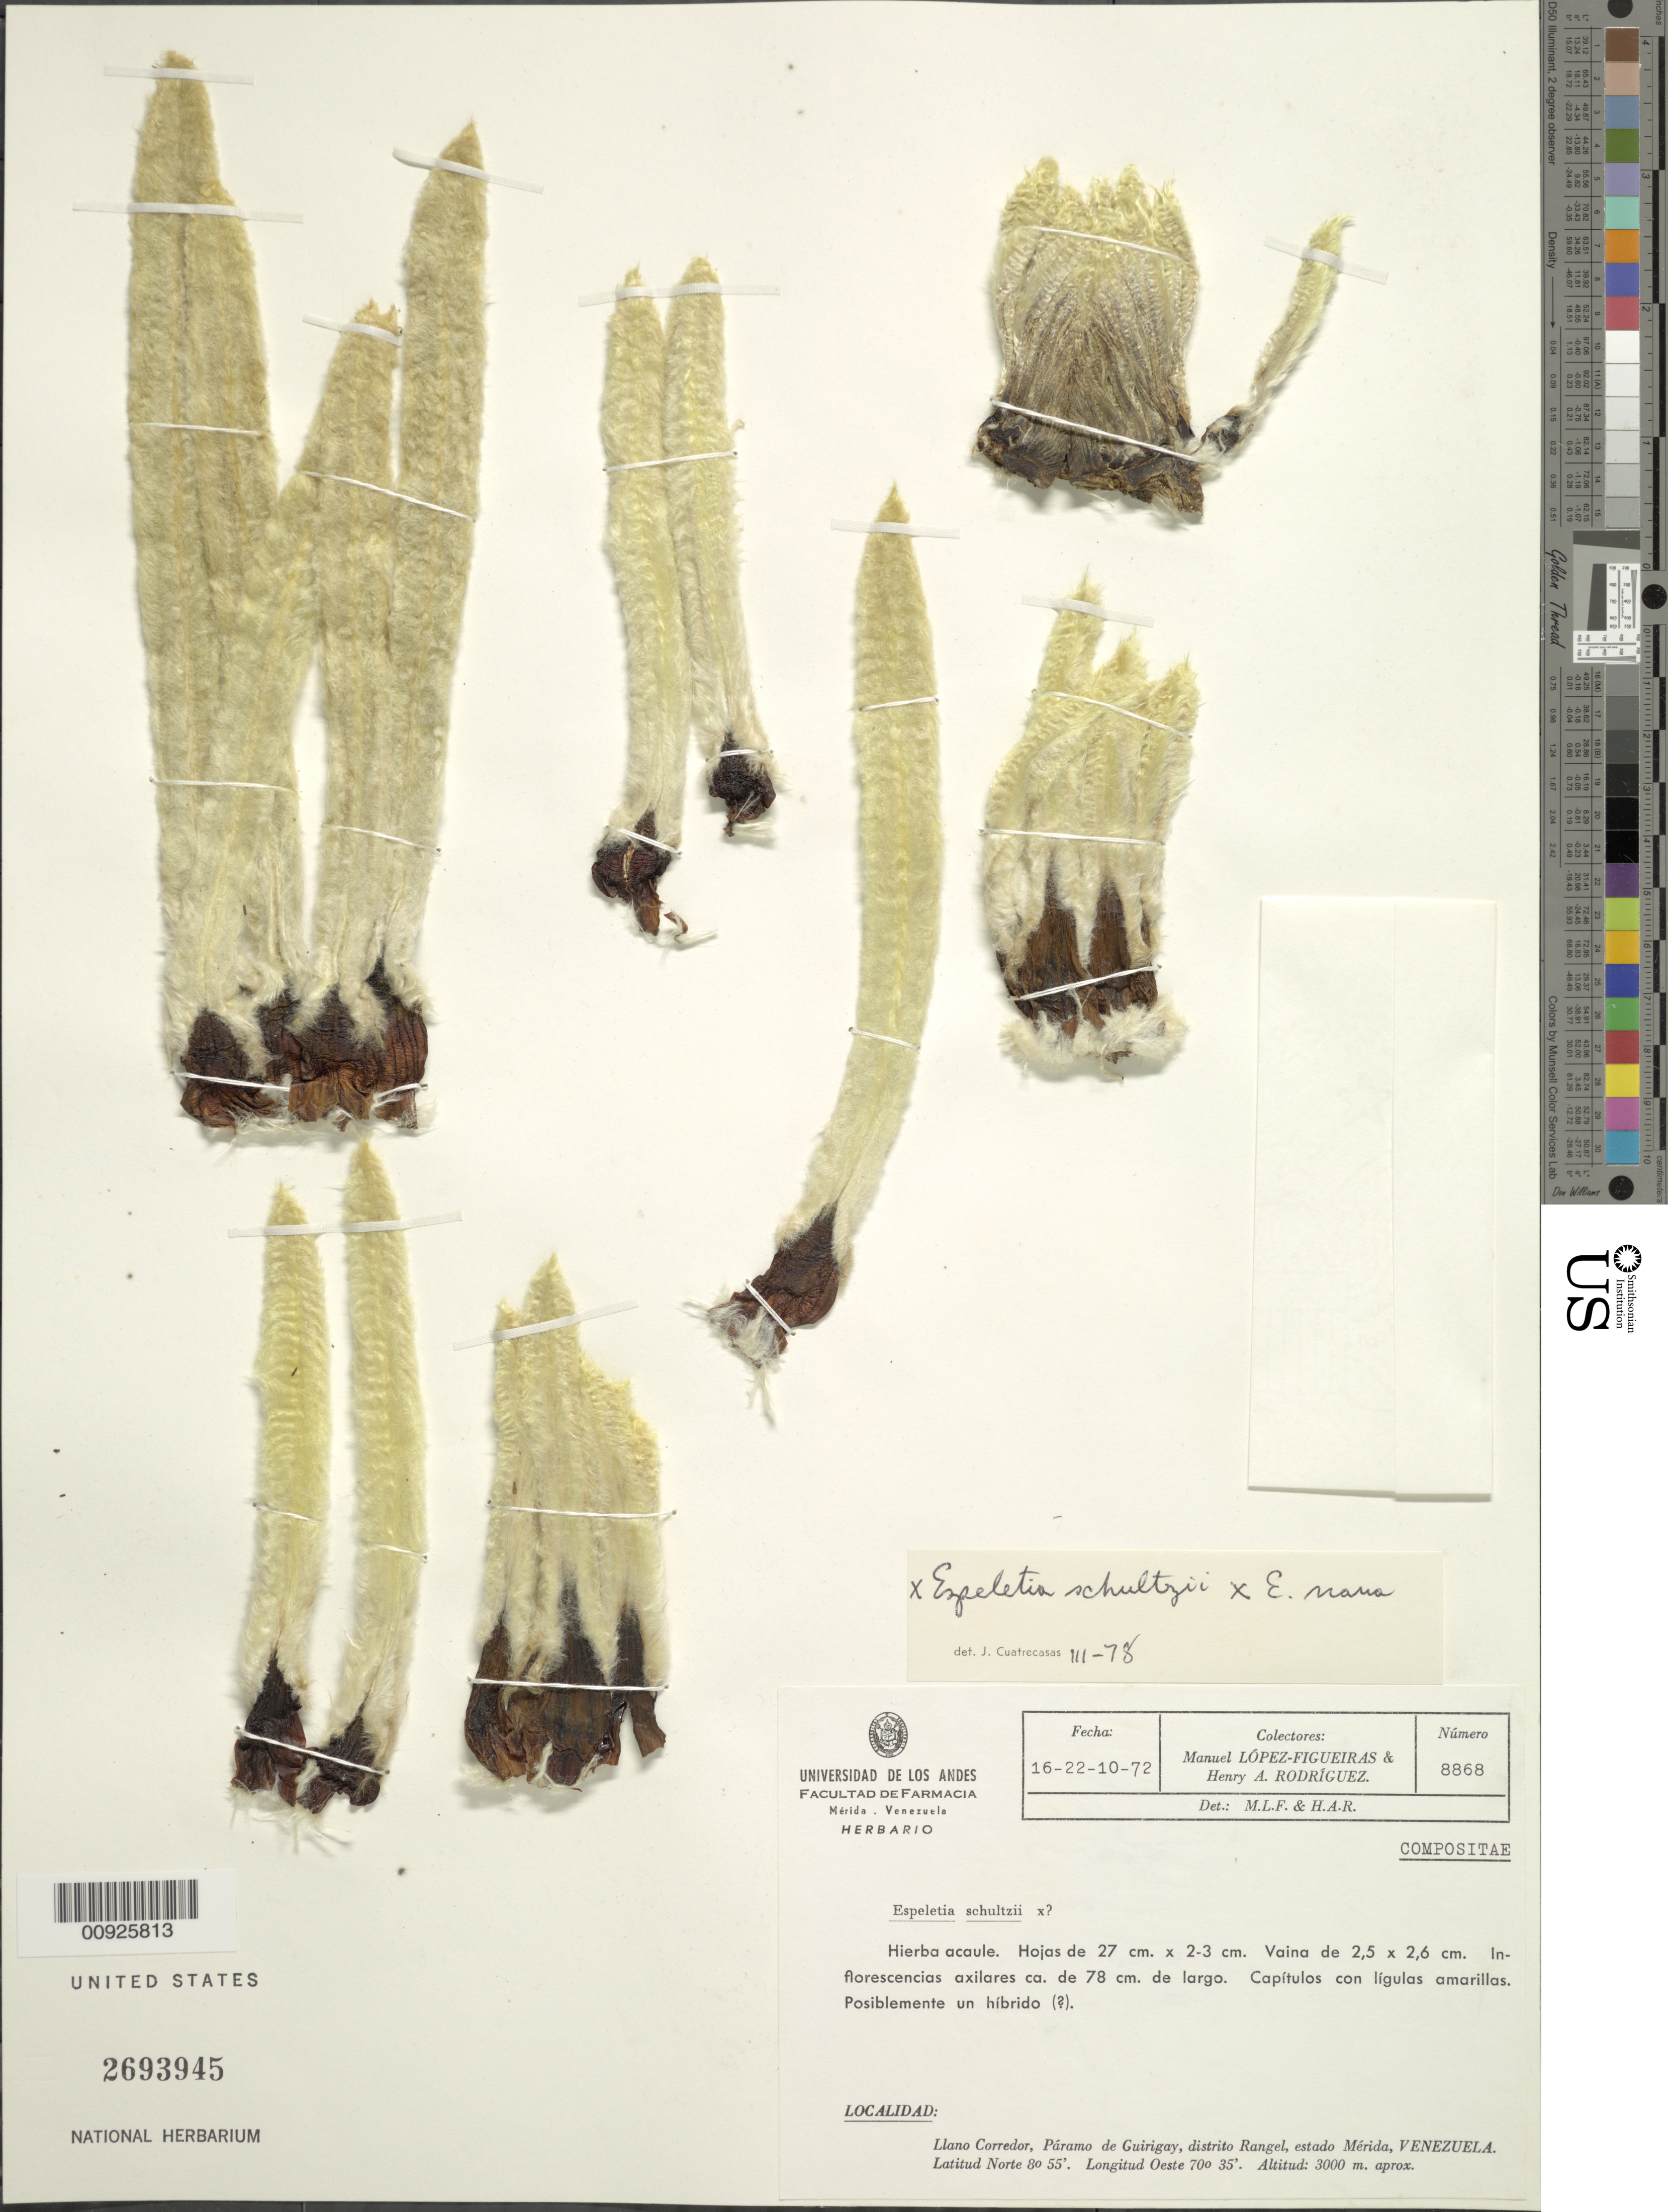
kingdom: Plantae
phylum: Tracheophyta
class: Magnoliopsida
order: Asterales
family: Asteraceae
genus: Espeletia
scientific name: Espeletia nana x E. schultzii Wedd.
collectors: M. López Figueiras & H. A. Rodriguez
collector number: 8868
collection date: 1972-10-16/1972-10-22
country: Venezuela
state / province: Mérida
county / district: Rangel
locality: P. de Guirigay. Llano Corredor, Páramo de Guirigay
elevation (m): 3000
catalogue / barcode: US 2693945